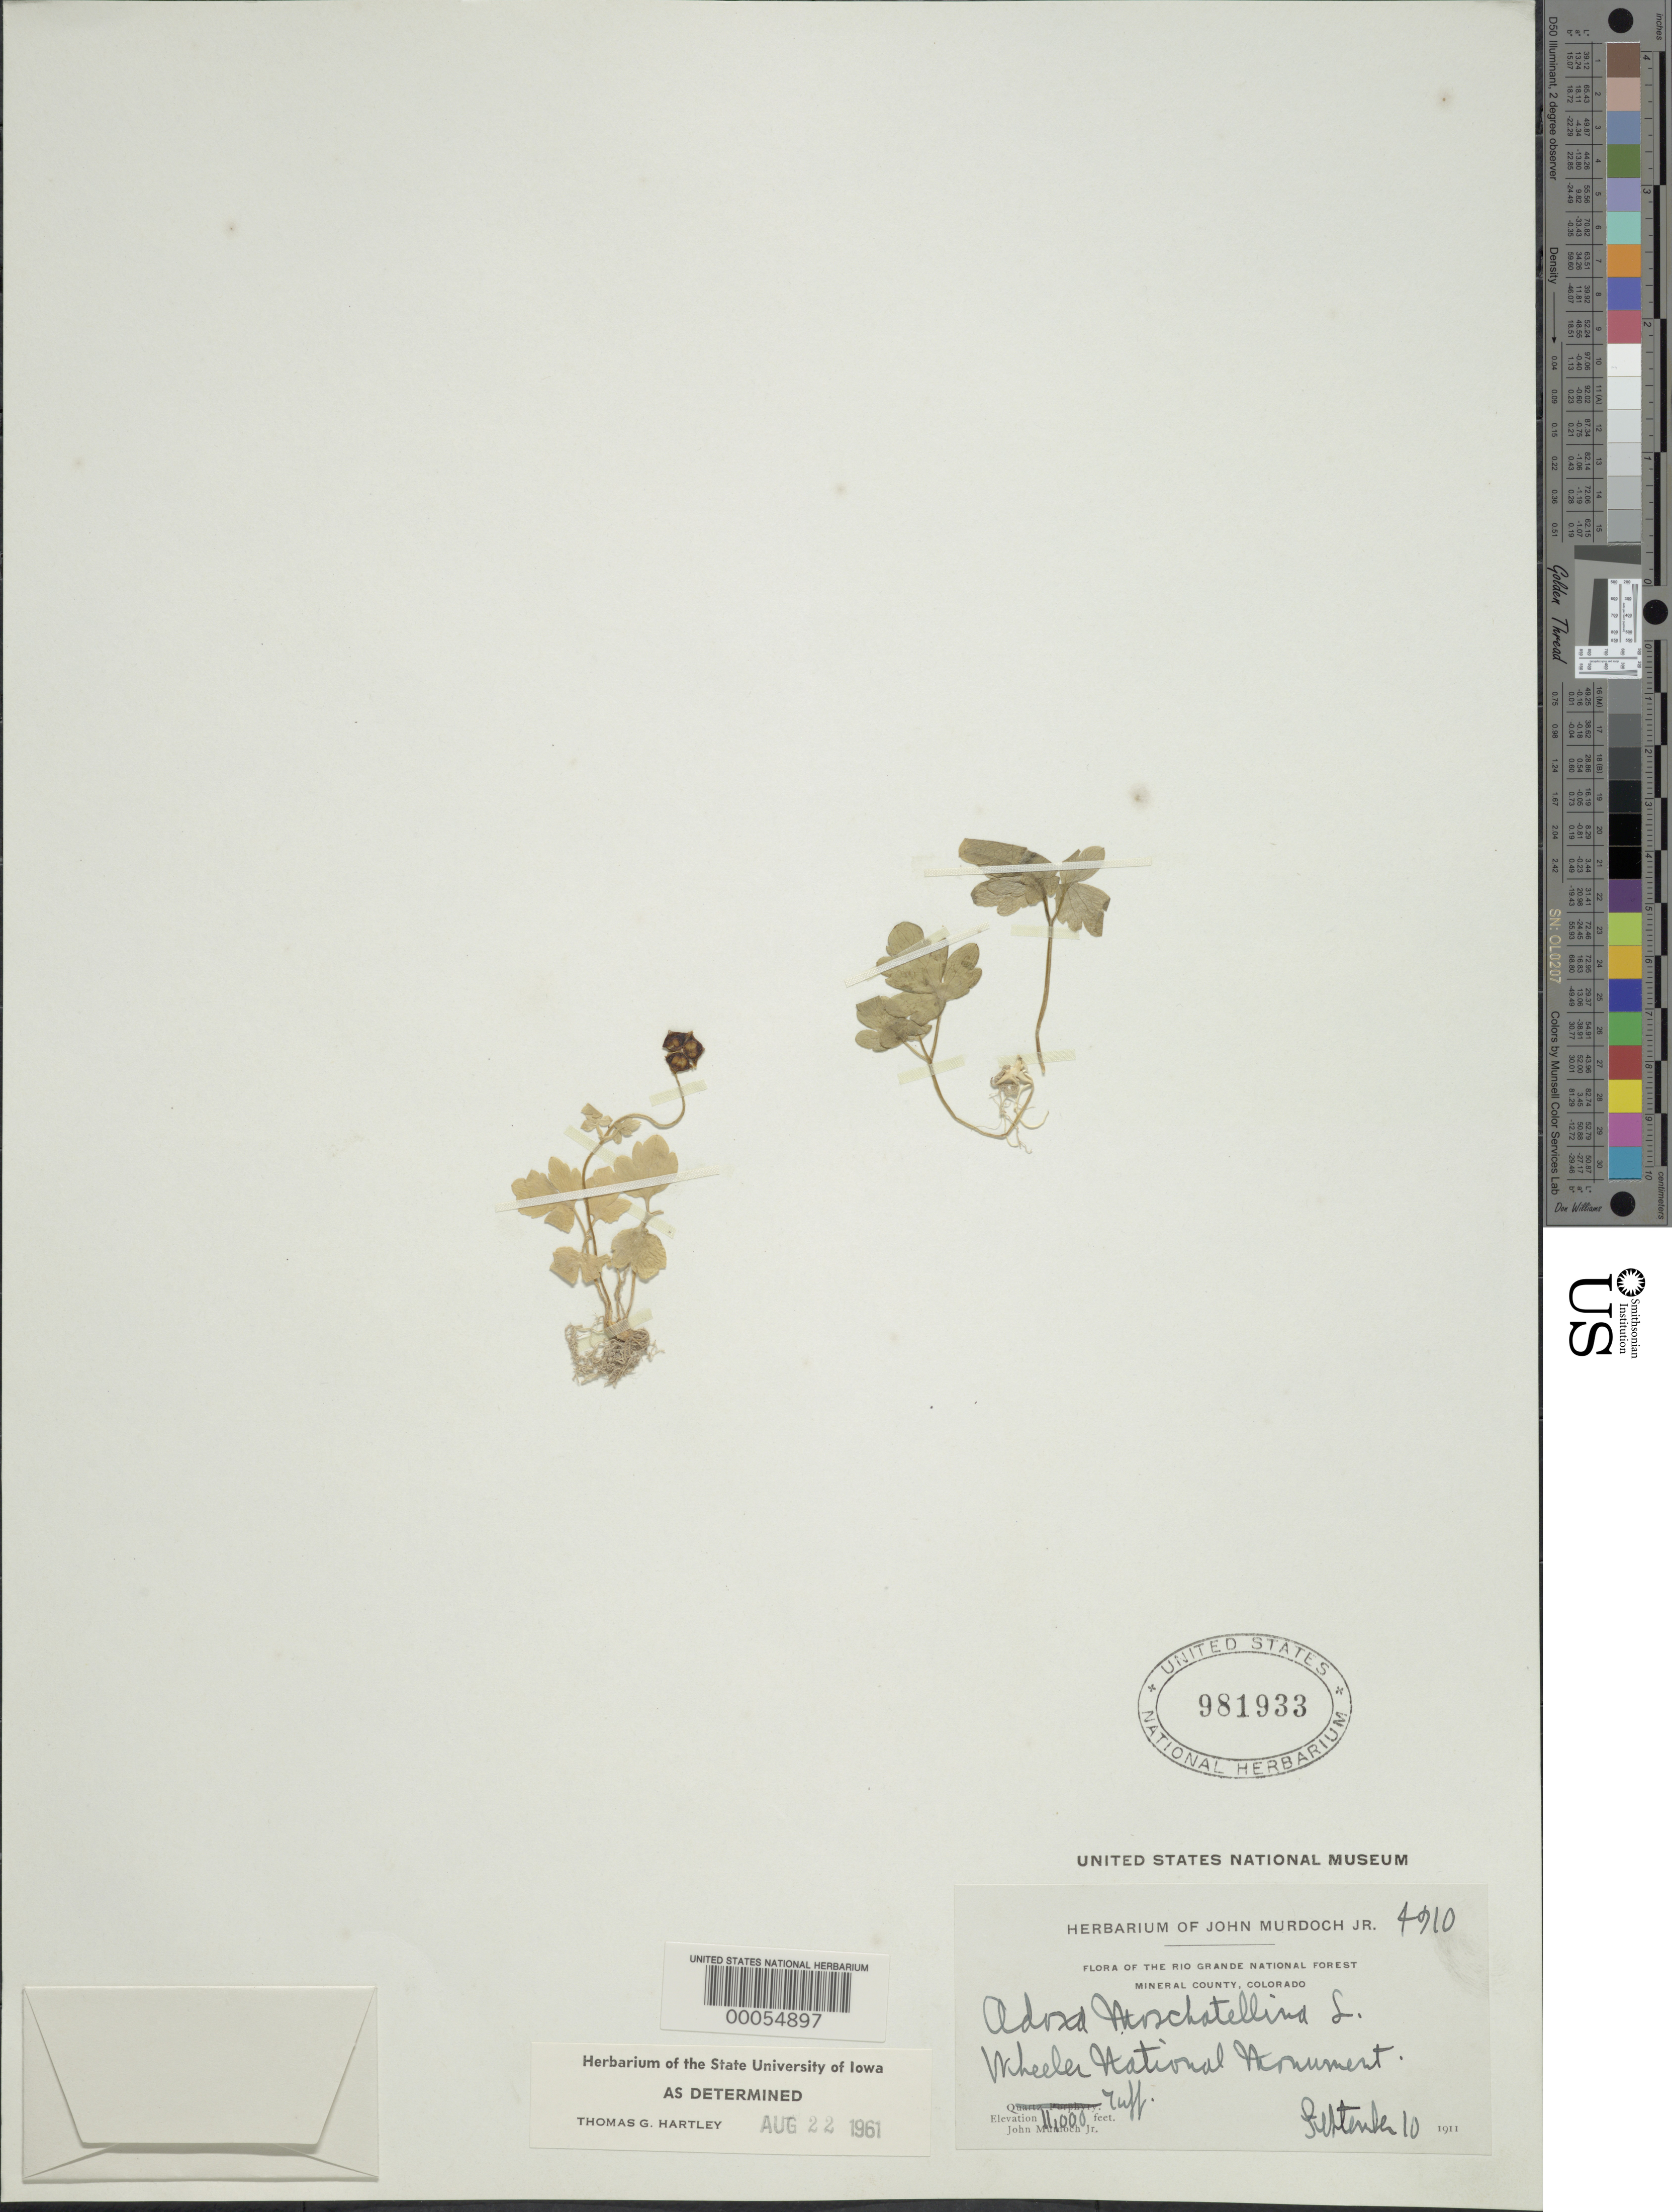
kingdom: Plantae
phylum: Tracheophyta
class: Magnoliopsida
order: Dipsacales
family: Viburnaceae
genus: Adoxa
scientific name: Adoxa moschatellina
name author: L.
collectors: J. Murdoch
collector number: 4910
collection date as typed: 10 Sep 1911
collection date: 1911-09-10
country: United States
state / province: Colorado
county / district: Mineral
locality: Wheeler national monument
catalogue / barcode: US 981933